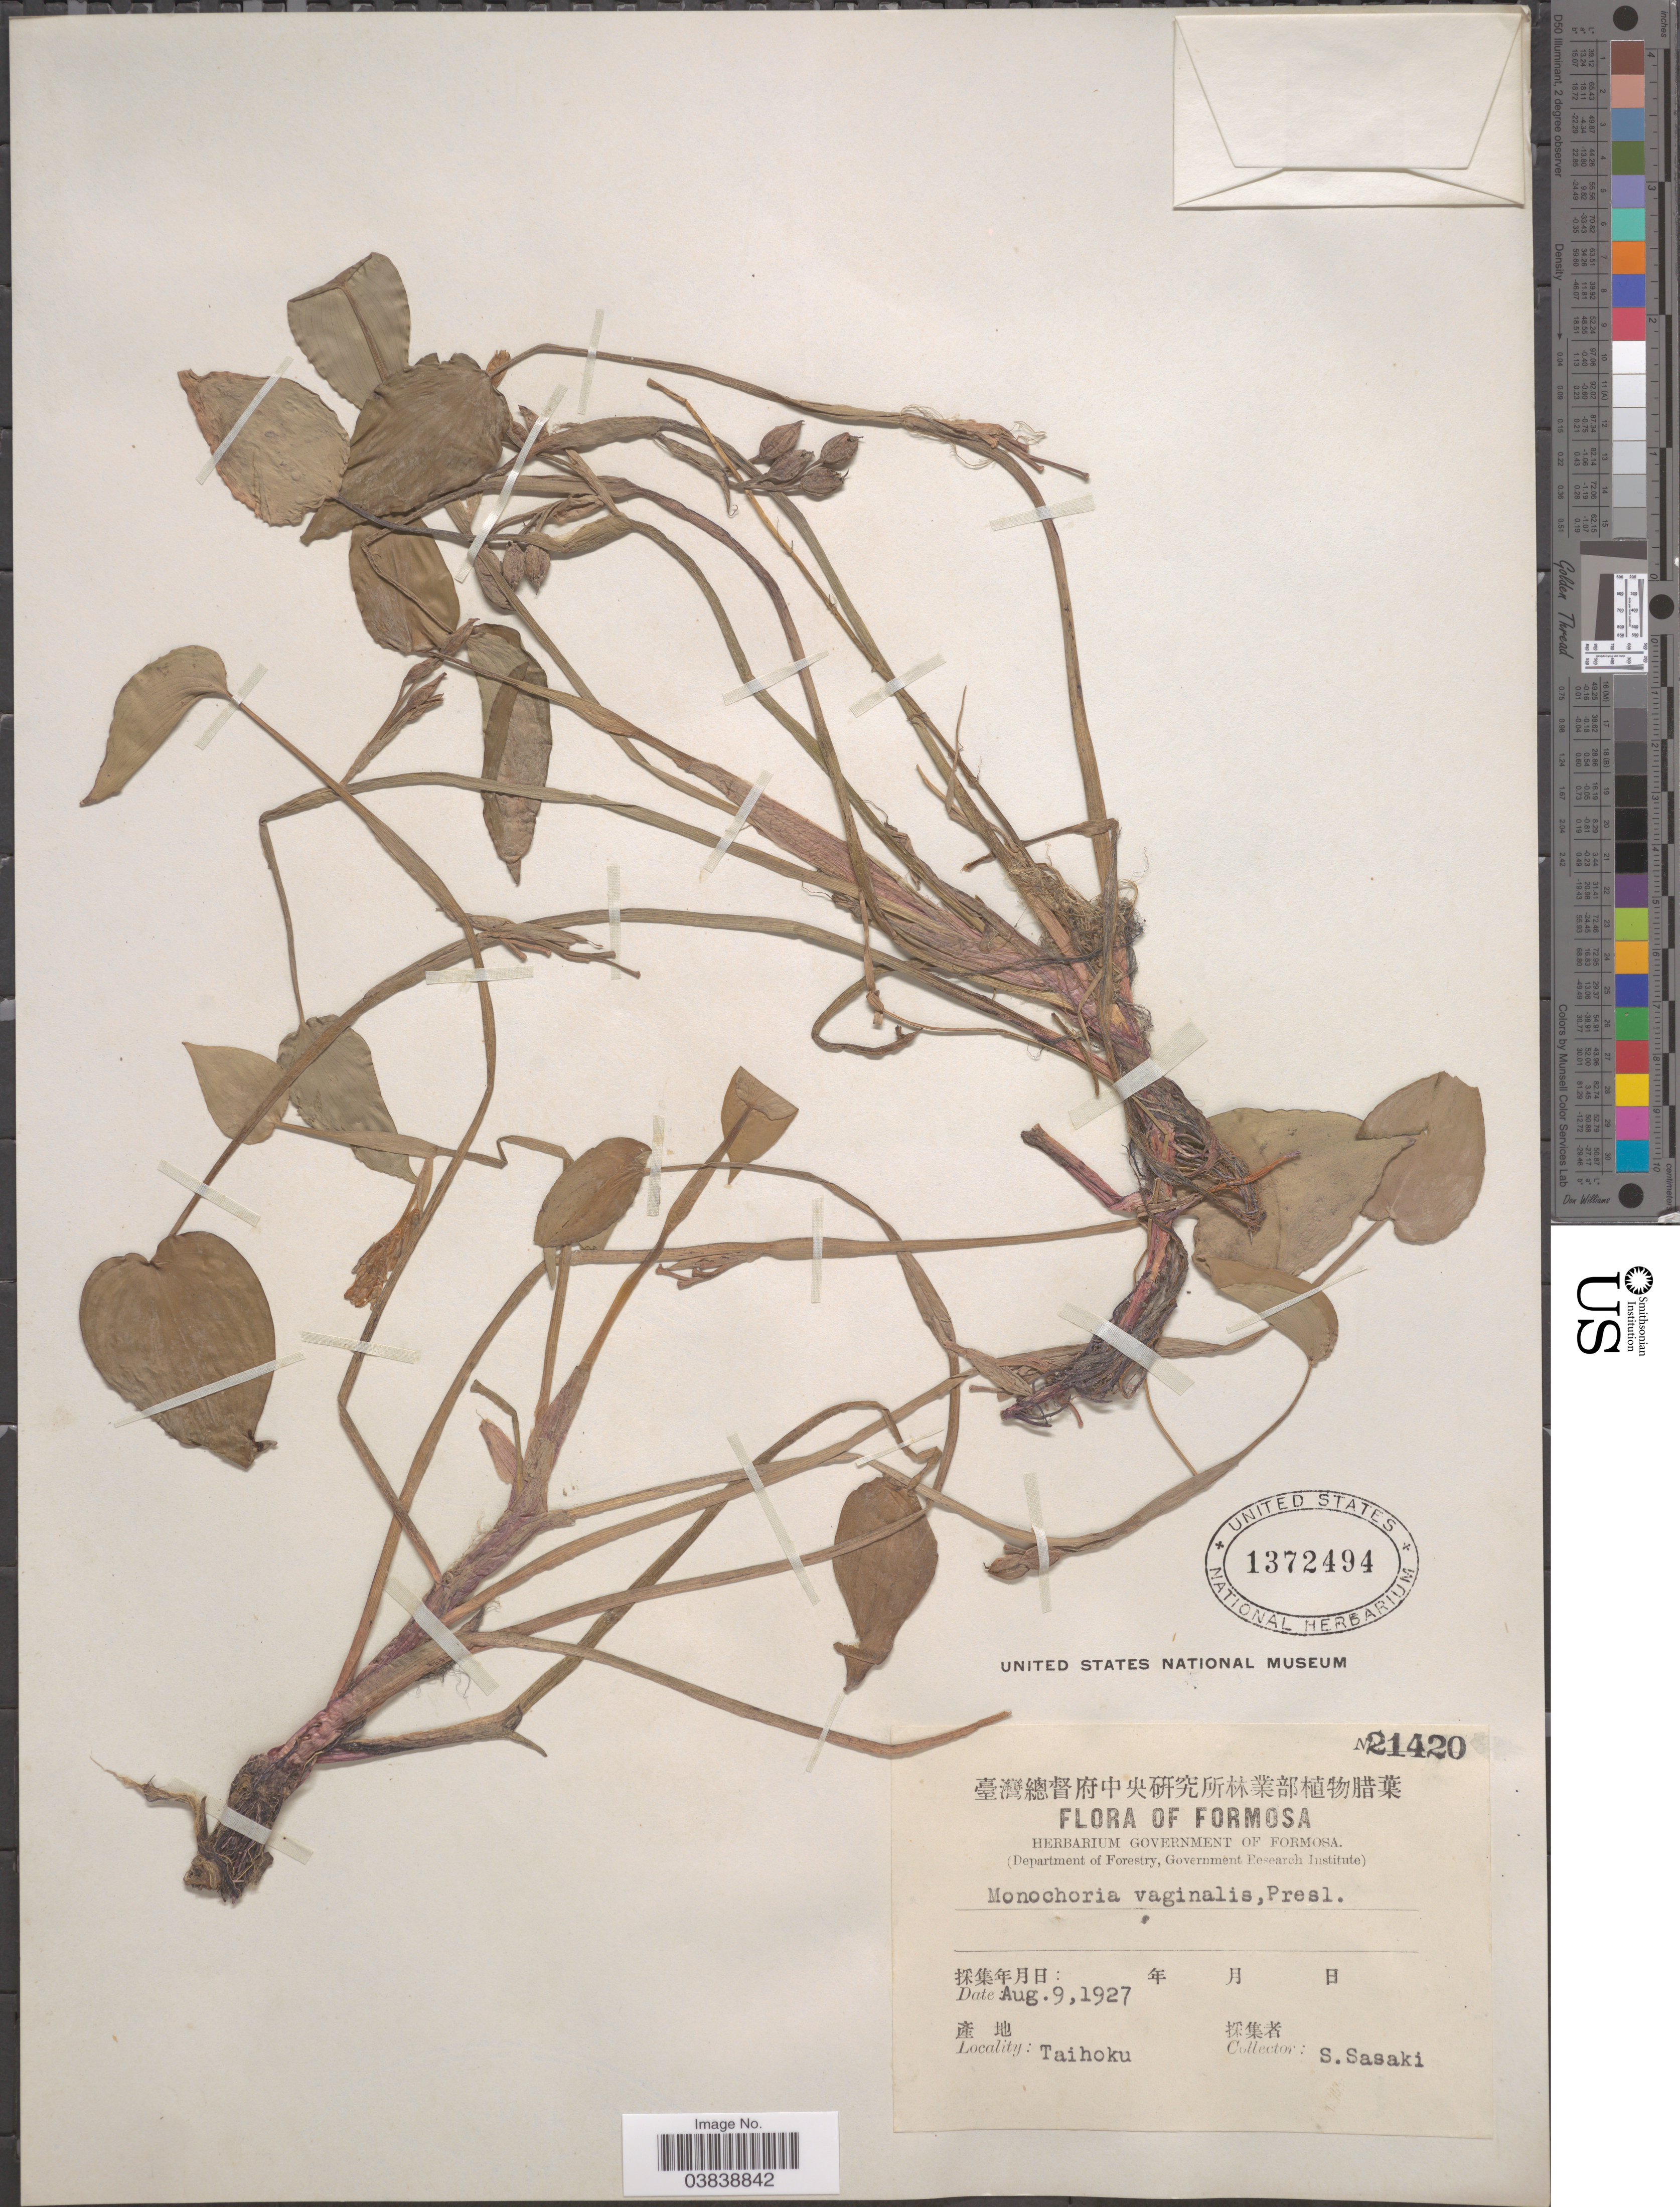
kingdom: Plantae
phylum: Tracheophyta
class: Liliopsida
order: Commelinales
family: Pontederiaceae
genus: Monochoria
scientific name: Monochoria vaginalis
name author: (Burm. f.) C. Presl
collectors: S. Sasaki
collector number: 21420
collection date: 1927-08-09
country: Taiwan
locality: Formosa. Taihoku.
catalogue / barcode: US 1372494